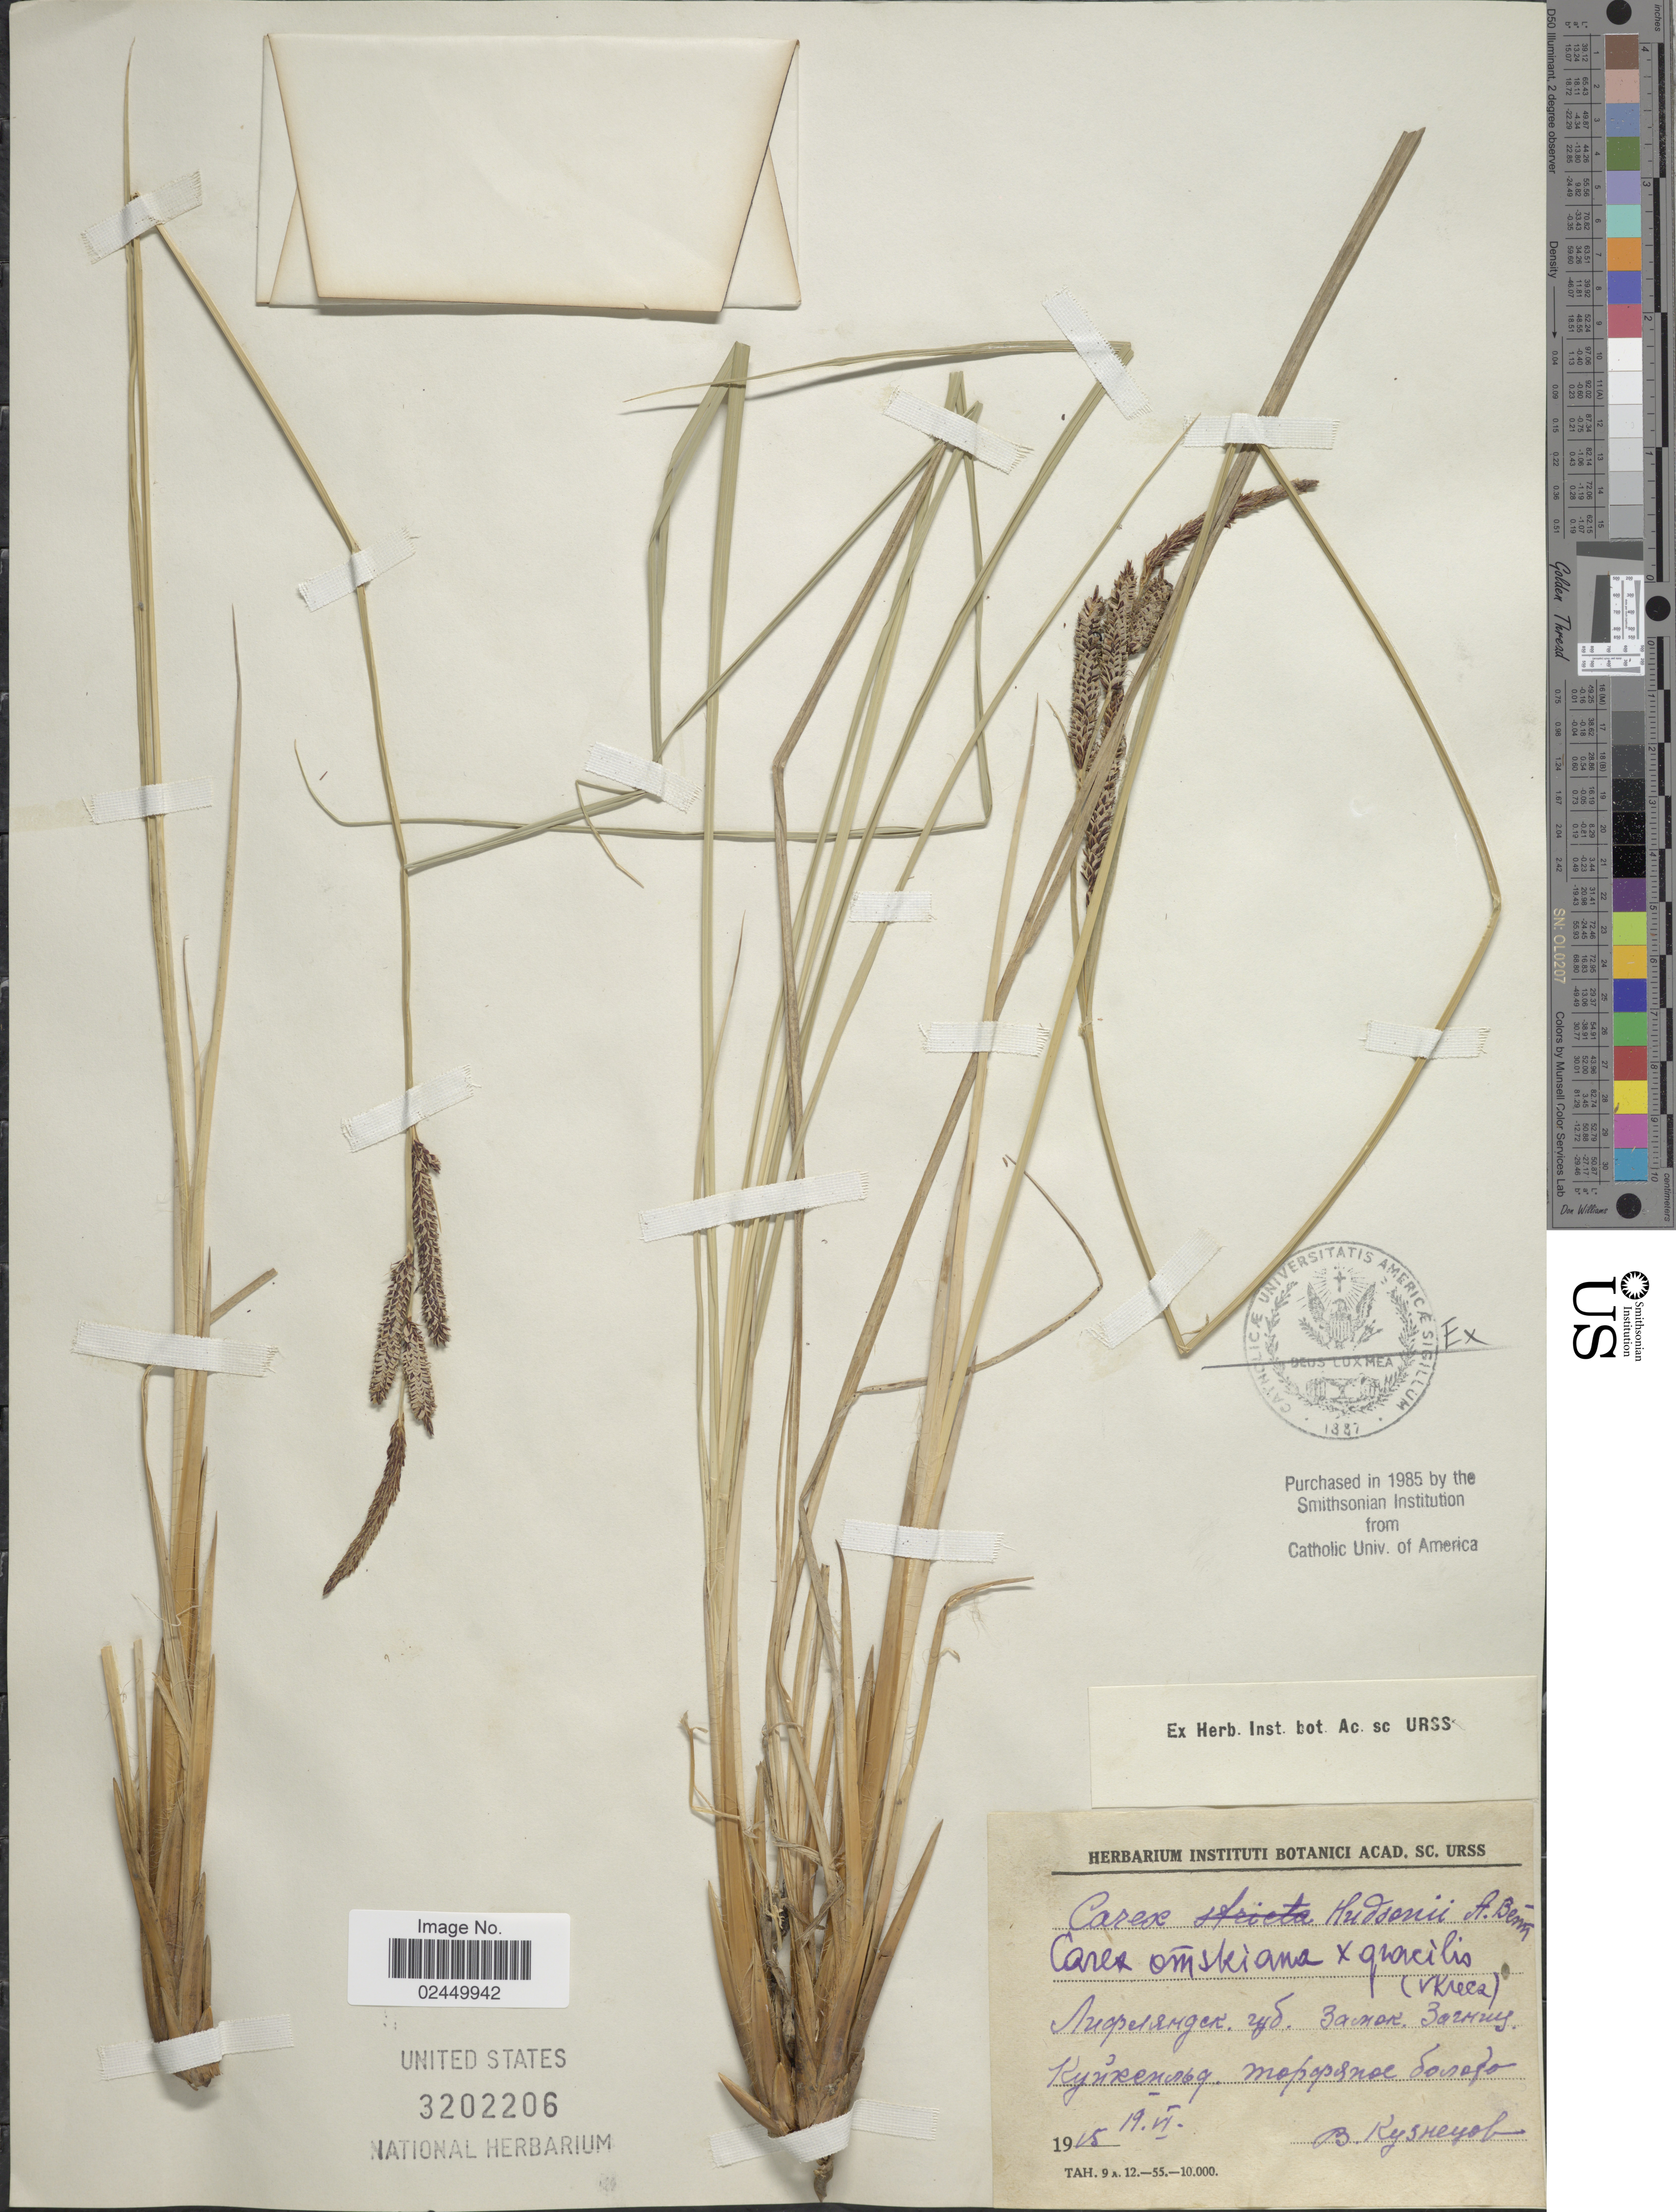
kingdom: Plantae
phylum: Tracheophyta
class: Liliopsida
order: Poales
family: Cyperaceae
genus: Carex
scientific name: Carex elata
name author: All.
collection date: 1915-06-19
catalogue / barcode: US 3202206